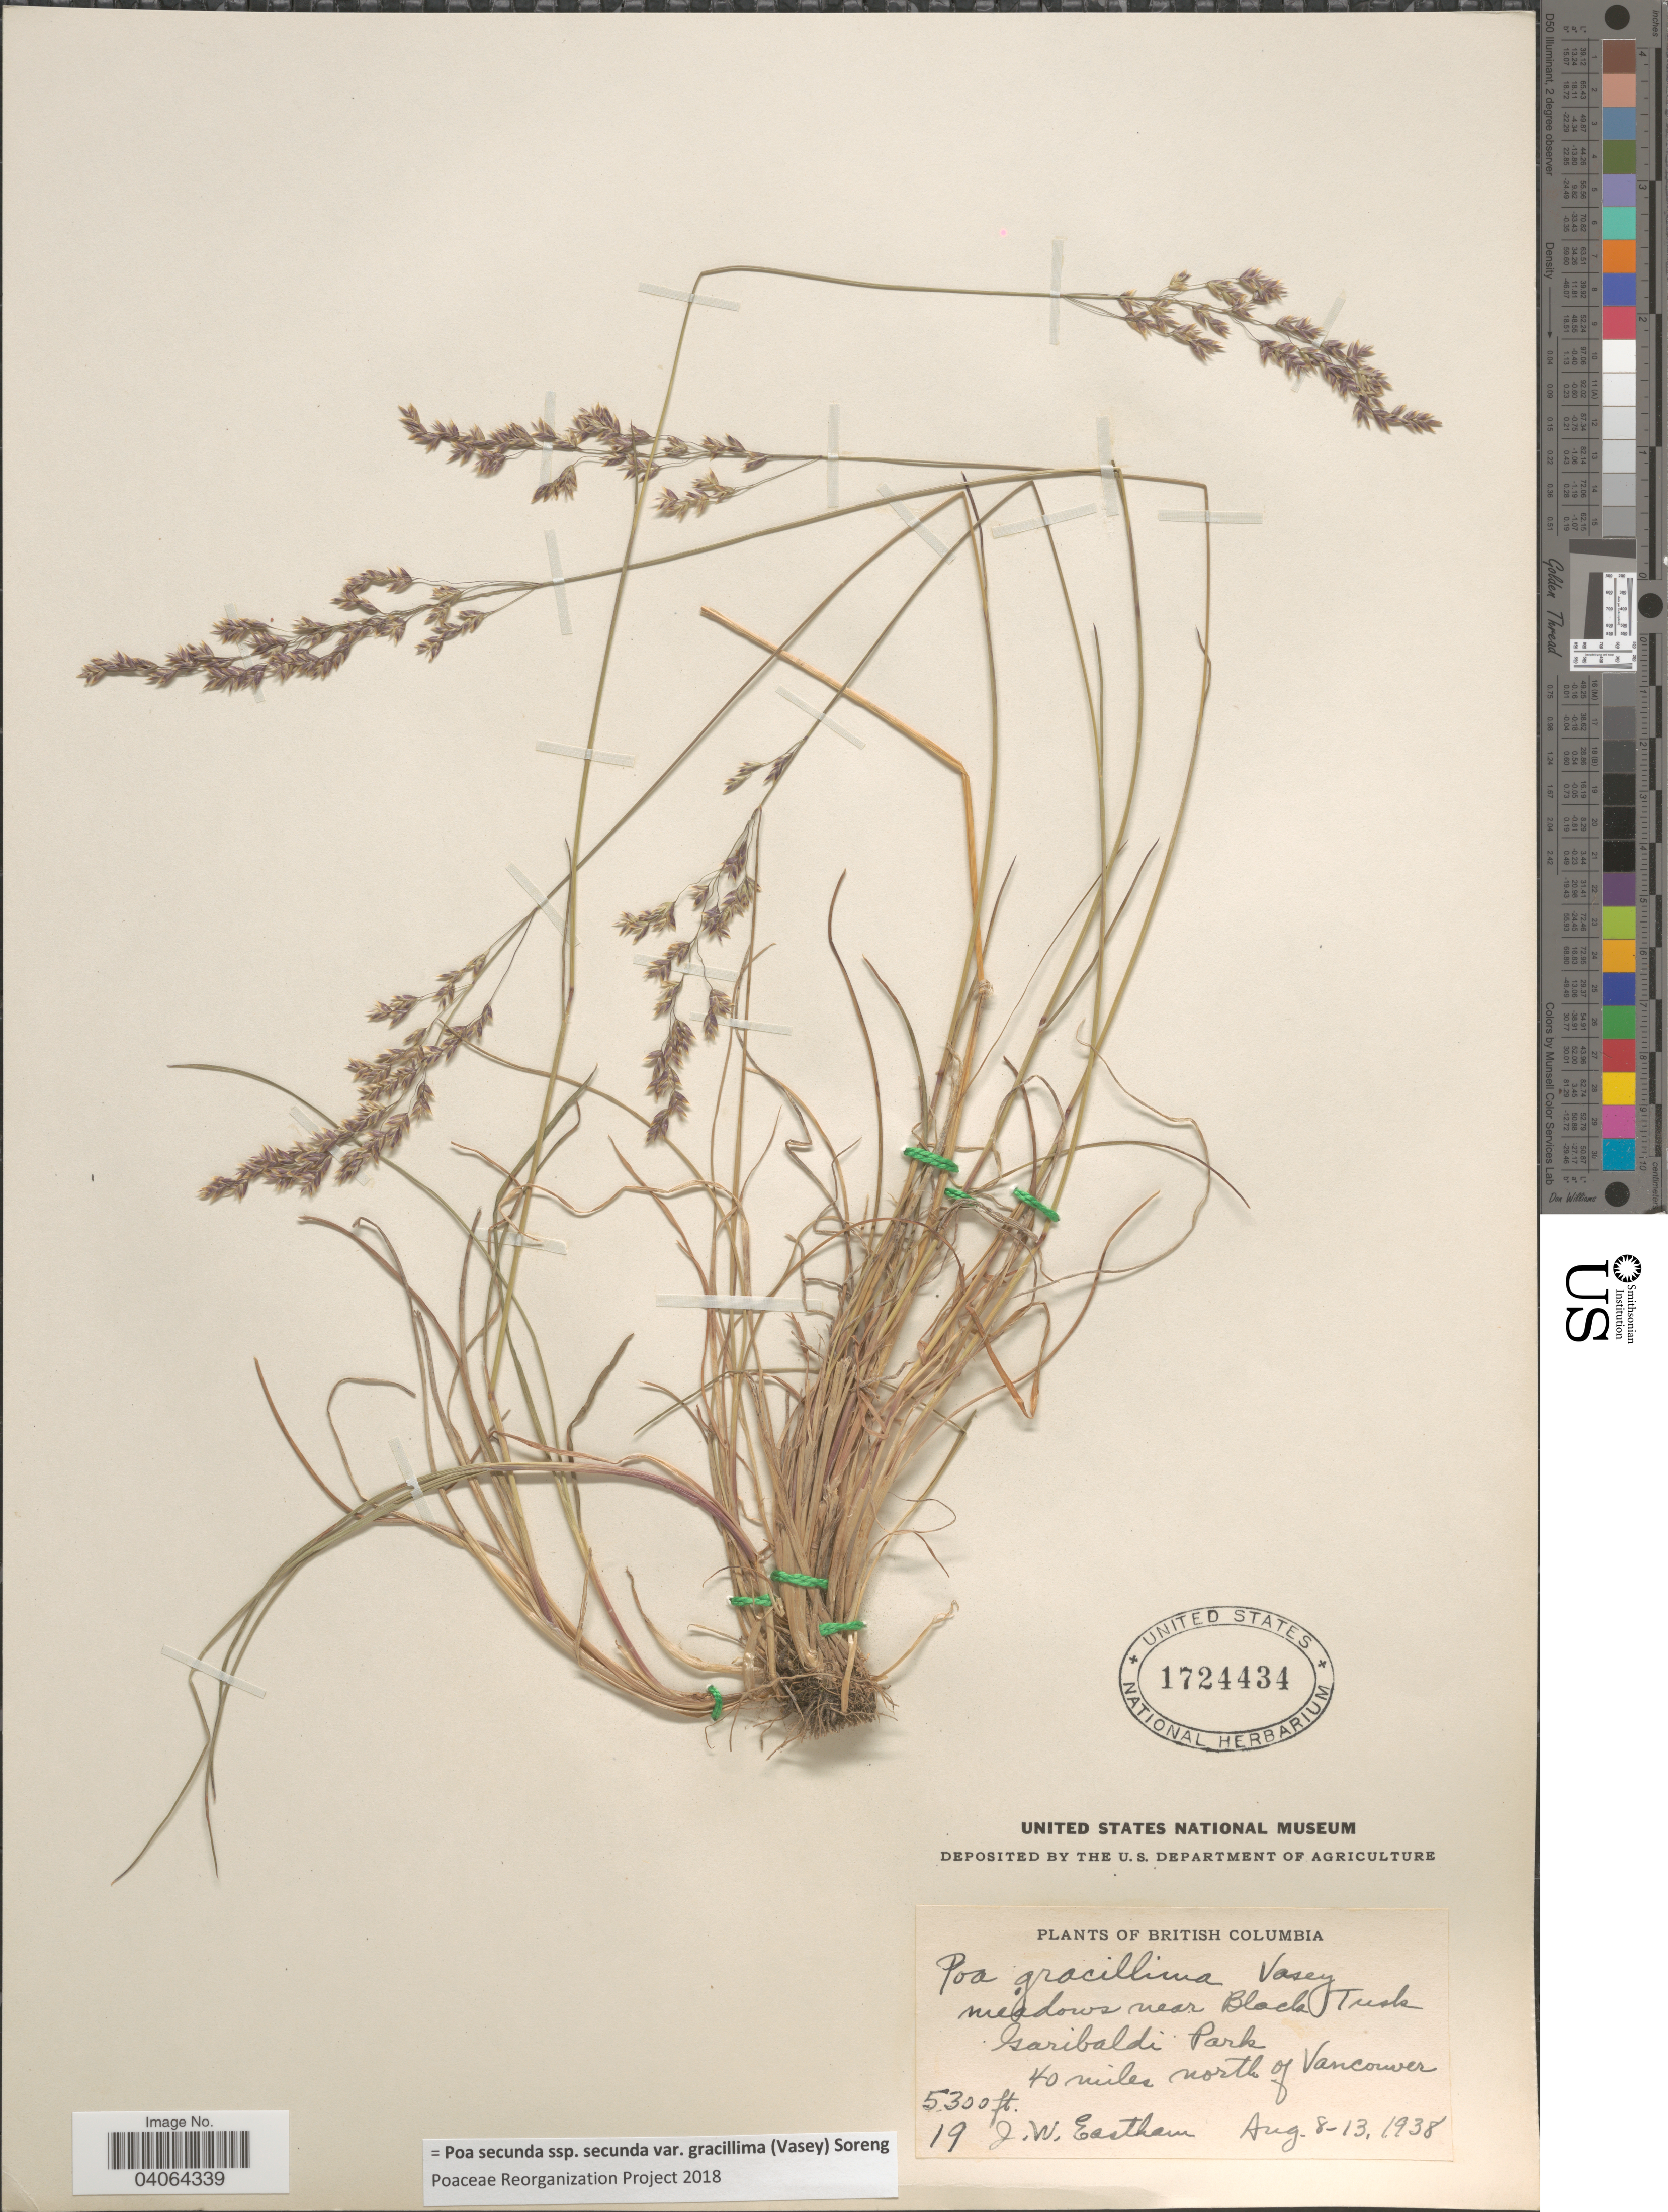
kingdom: Plantae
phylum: Tracheophyta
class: Liliopsida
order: Poales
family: Poaceae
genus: Poa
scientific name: Poa secunda subsp. secunda var. gracillima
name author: (Vasey) Soreng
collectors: J. Eastham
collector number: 19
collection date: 1938-08-08/1938-08-13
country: Canada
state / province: British Columbia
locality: Meadows near Black Tusk. Garibaldi Park. 40 miles north of Vancouver.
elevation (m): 1615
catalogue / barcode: US 1724434